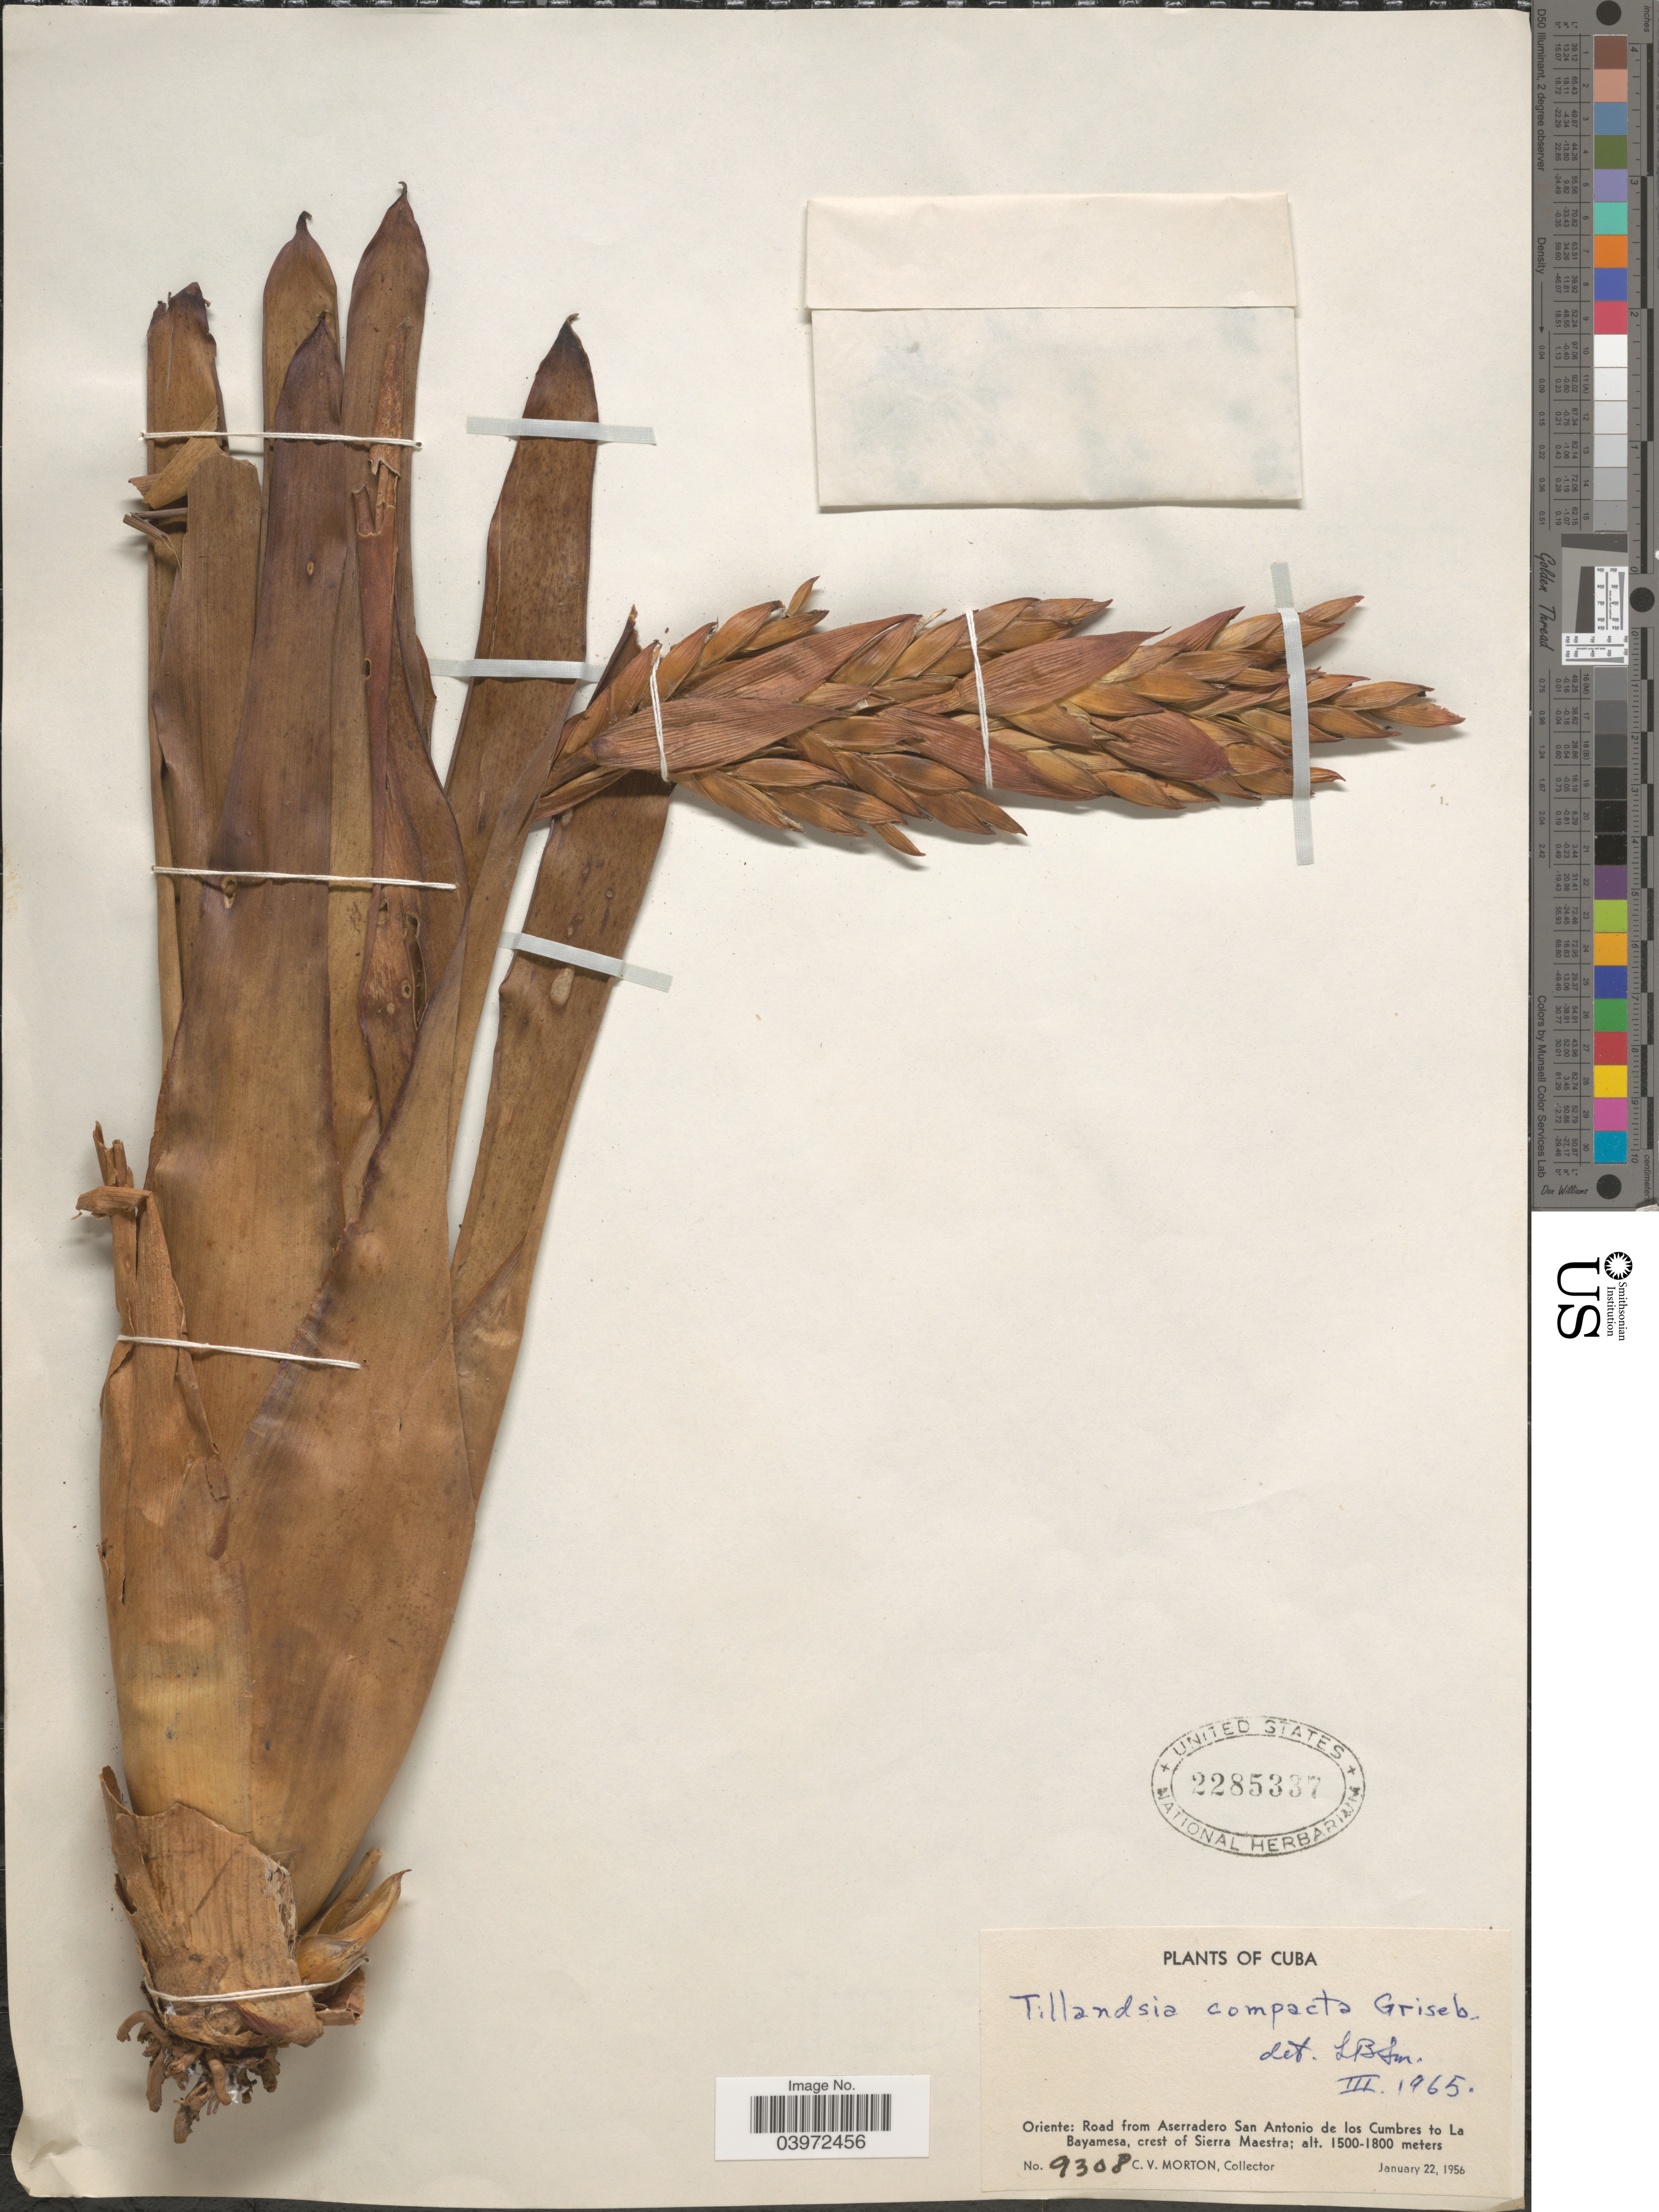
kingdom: Plantae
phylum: Tracheophyta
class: Liliopsida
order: Poales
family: Bromeliaceae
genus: Tillandsia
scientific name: Tillandsia compacta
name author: Griseb.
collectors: C. V. Morton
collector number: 9308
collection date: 1956-01-22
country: Cuba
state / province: Oriente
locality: Road from Aserrado San Antonio de los Cumbres to La Bayamesa, crest of Sierra Maestra.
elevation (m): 1500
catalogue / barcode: US 2285337